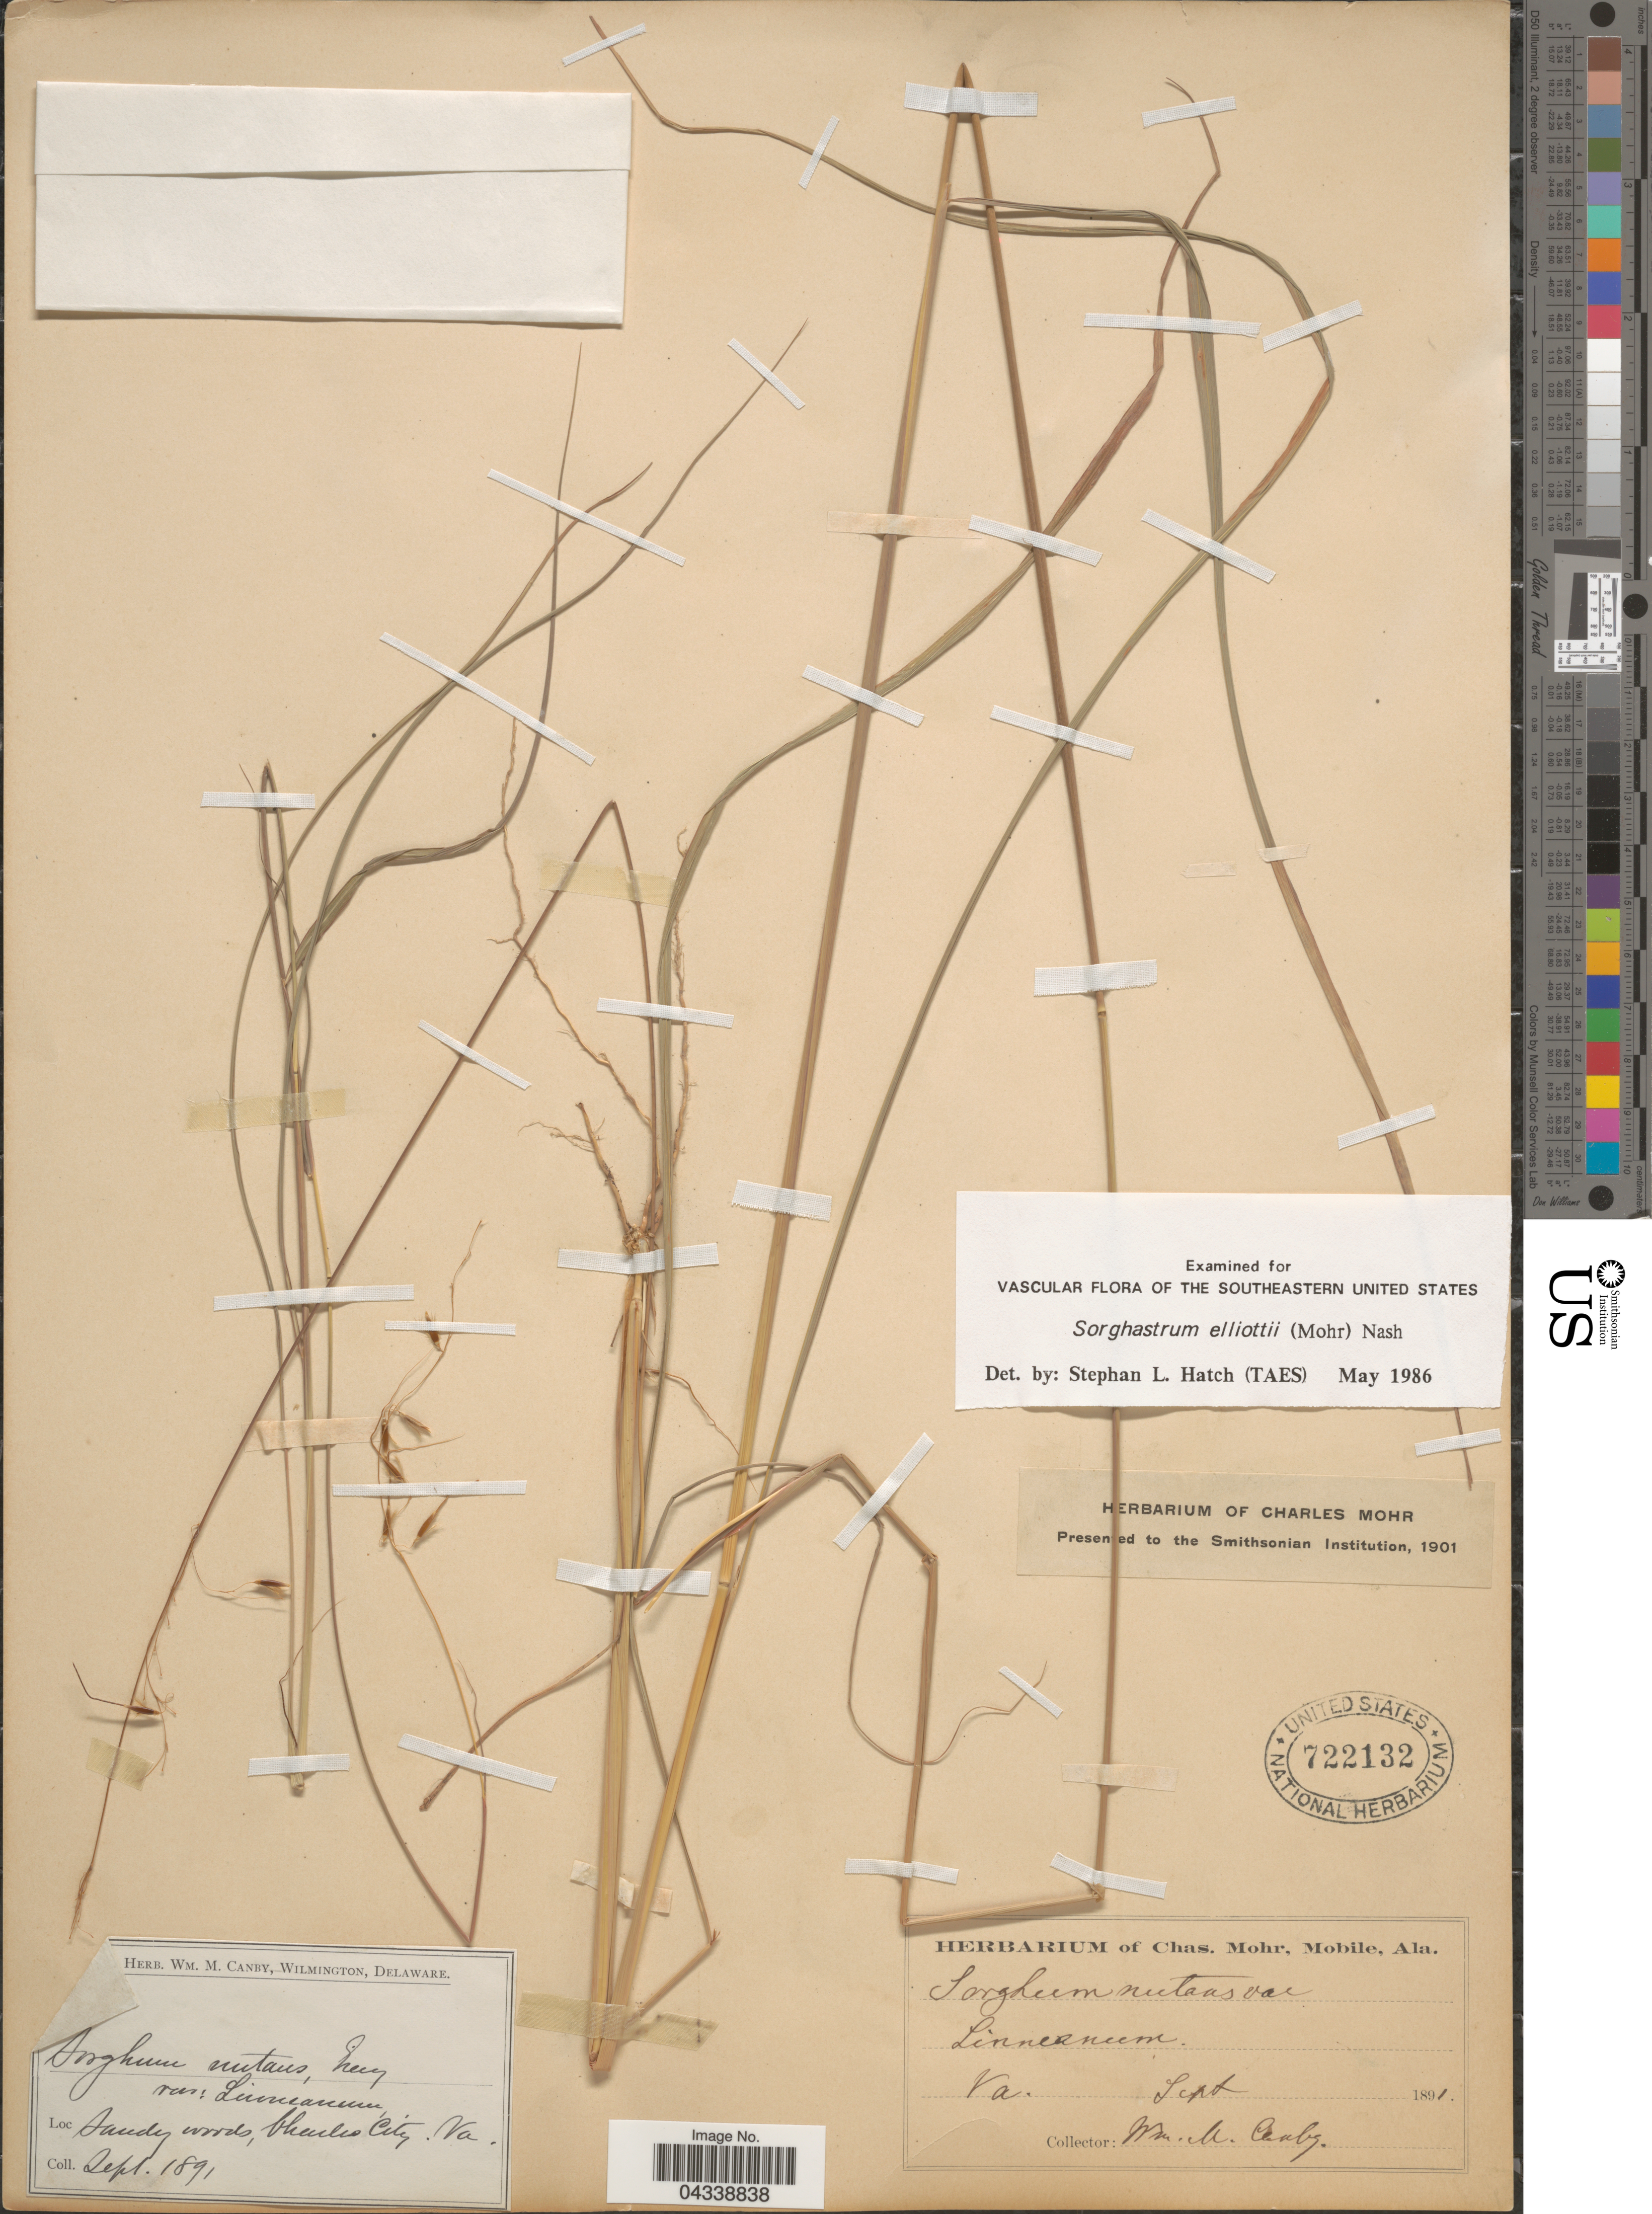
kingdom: Plantae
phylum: Tracheophyta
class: Liliopsida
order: Poales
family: Poaceae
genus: Sorghastrum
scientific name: Sorghastrum elliottii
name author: (C. Mohr) Nash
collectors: W. M. Canby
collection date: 1891-09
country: United States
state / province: Virginia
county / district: Charles City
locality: Charles City.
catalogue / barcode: US 722132